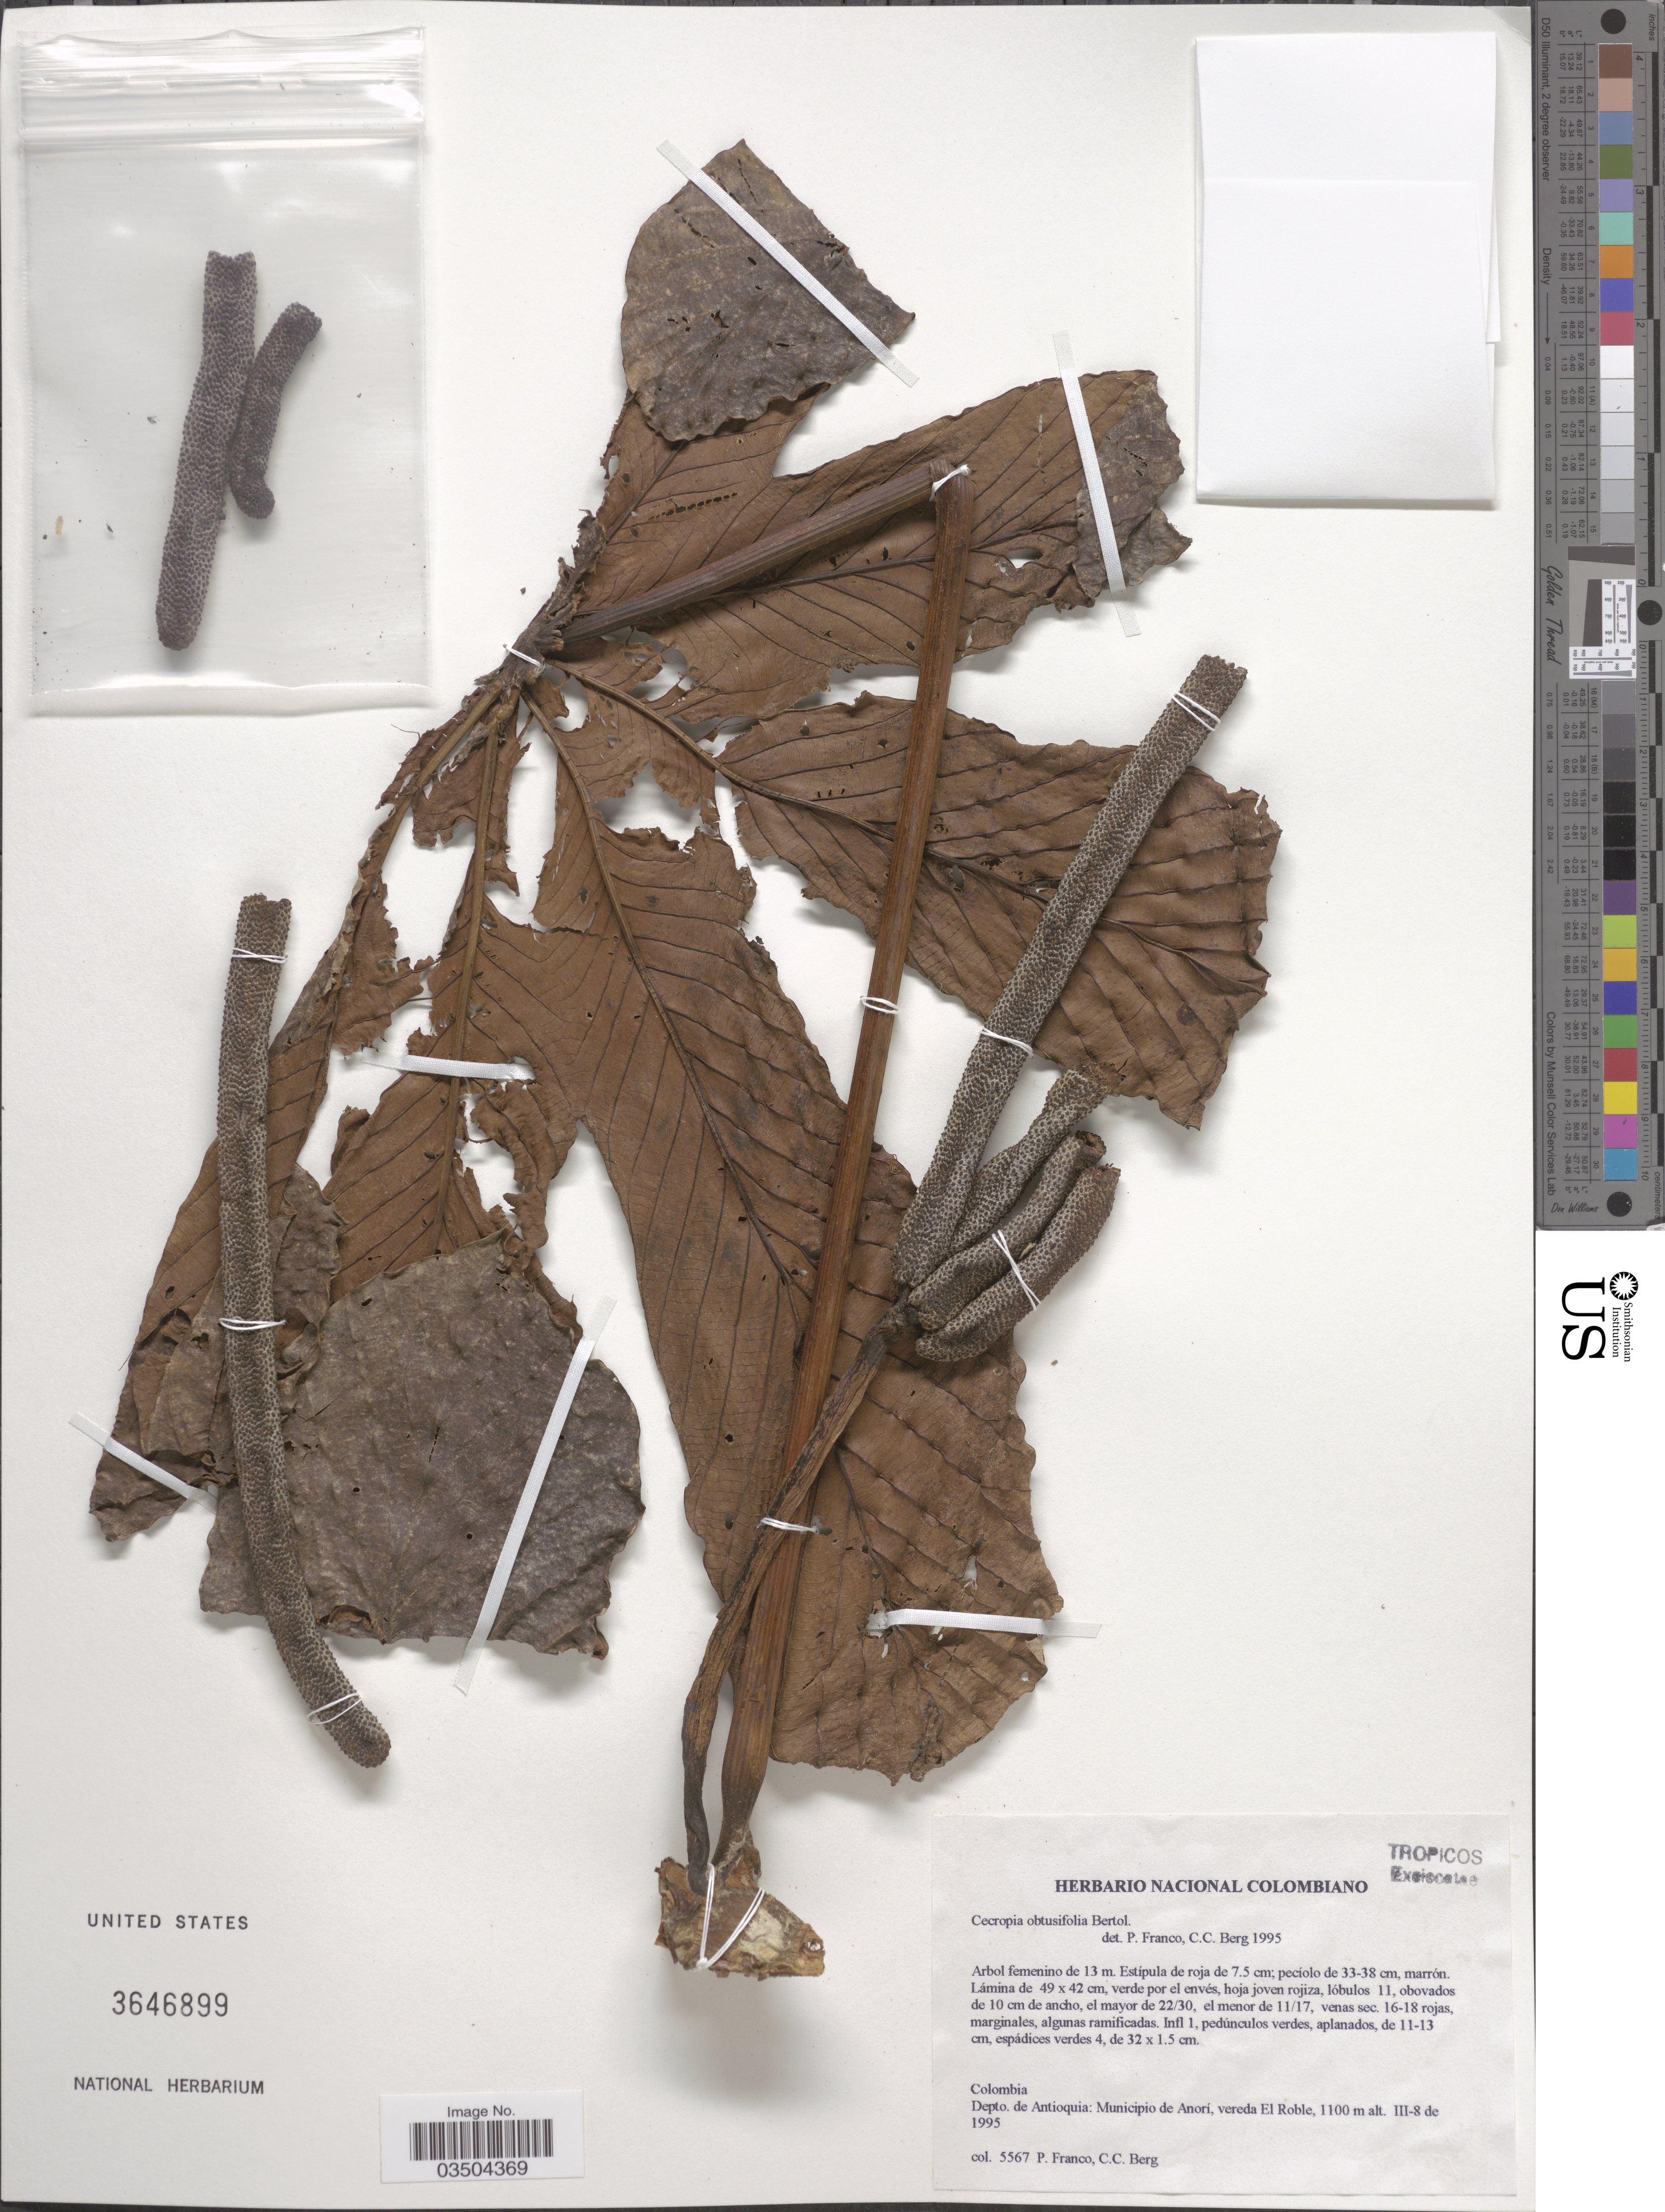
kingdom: Plantae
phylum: Tracheophyta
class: Magnoliopsida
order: Rosales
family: Urticaceae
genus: Cecropia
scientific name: Cecropia obtusifolia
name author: Bertol.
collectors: P. Franco & C. C. Berg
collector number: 5567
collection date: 1995-03-08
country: Colombia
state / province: Antioquia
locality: Depto. de Antioquia: Municipio de Anori, vereda El Roble.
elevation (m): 1100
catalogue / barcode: US 3646899